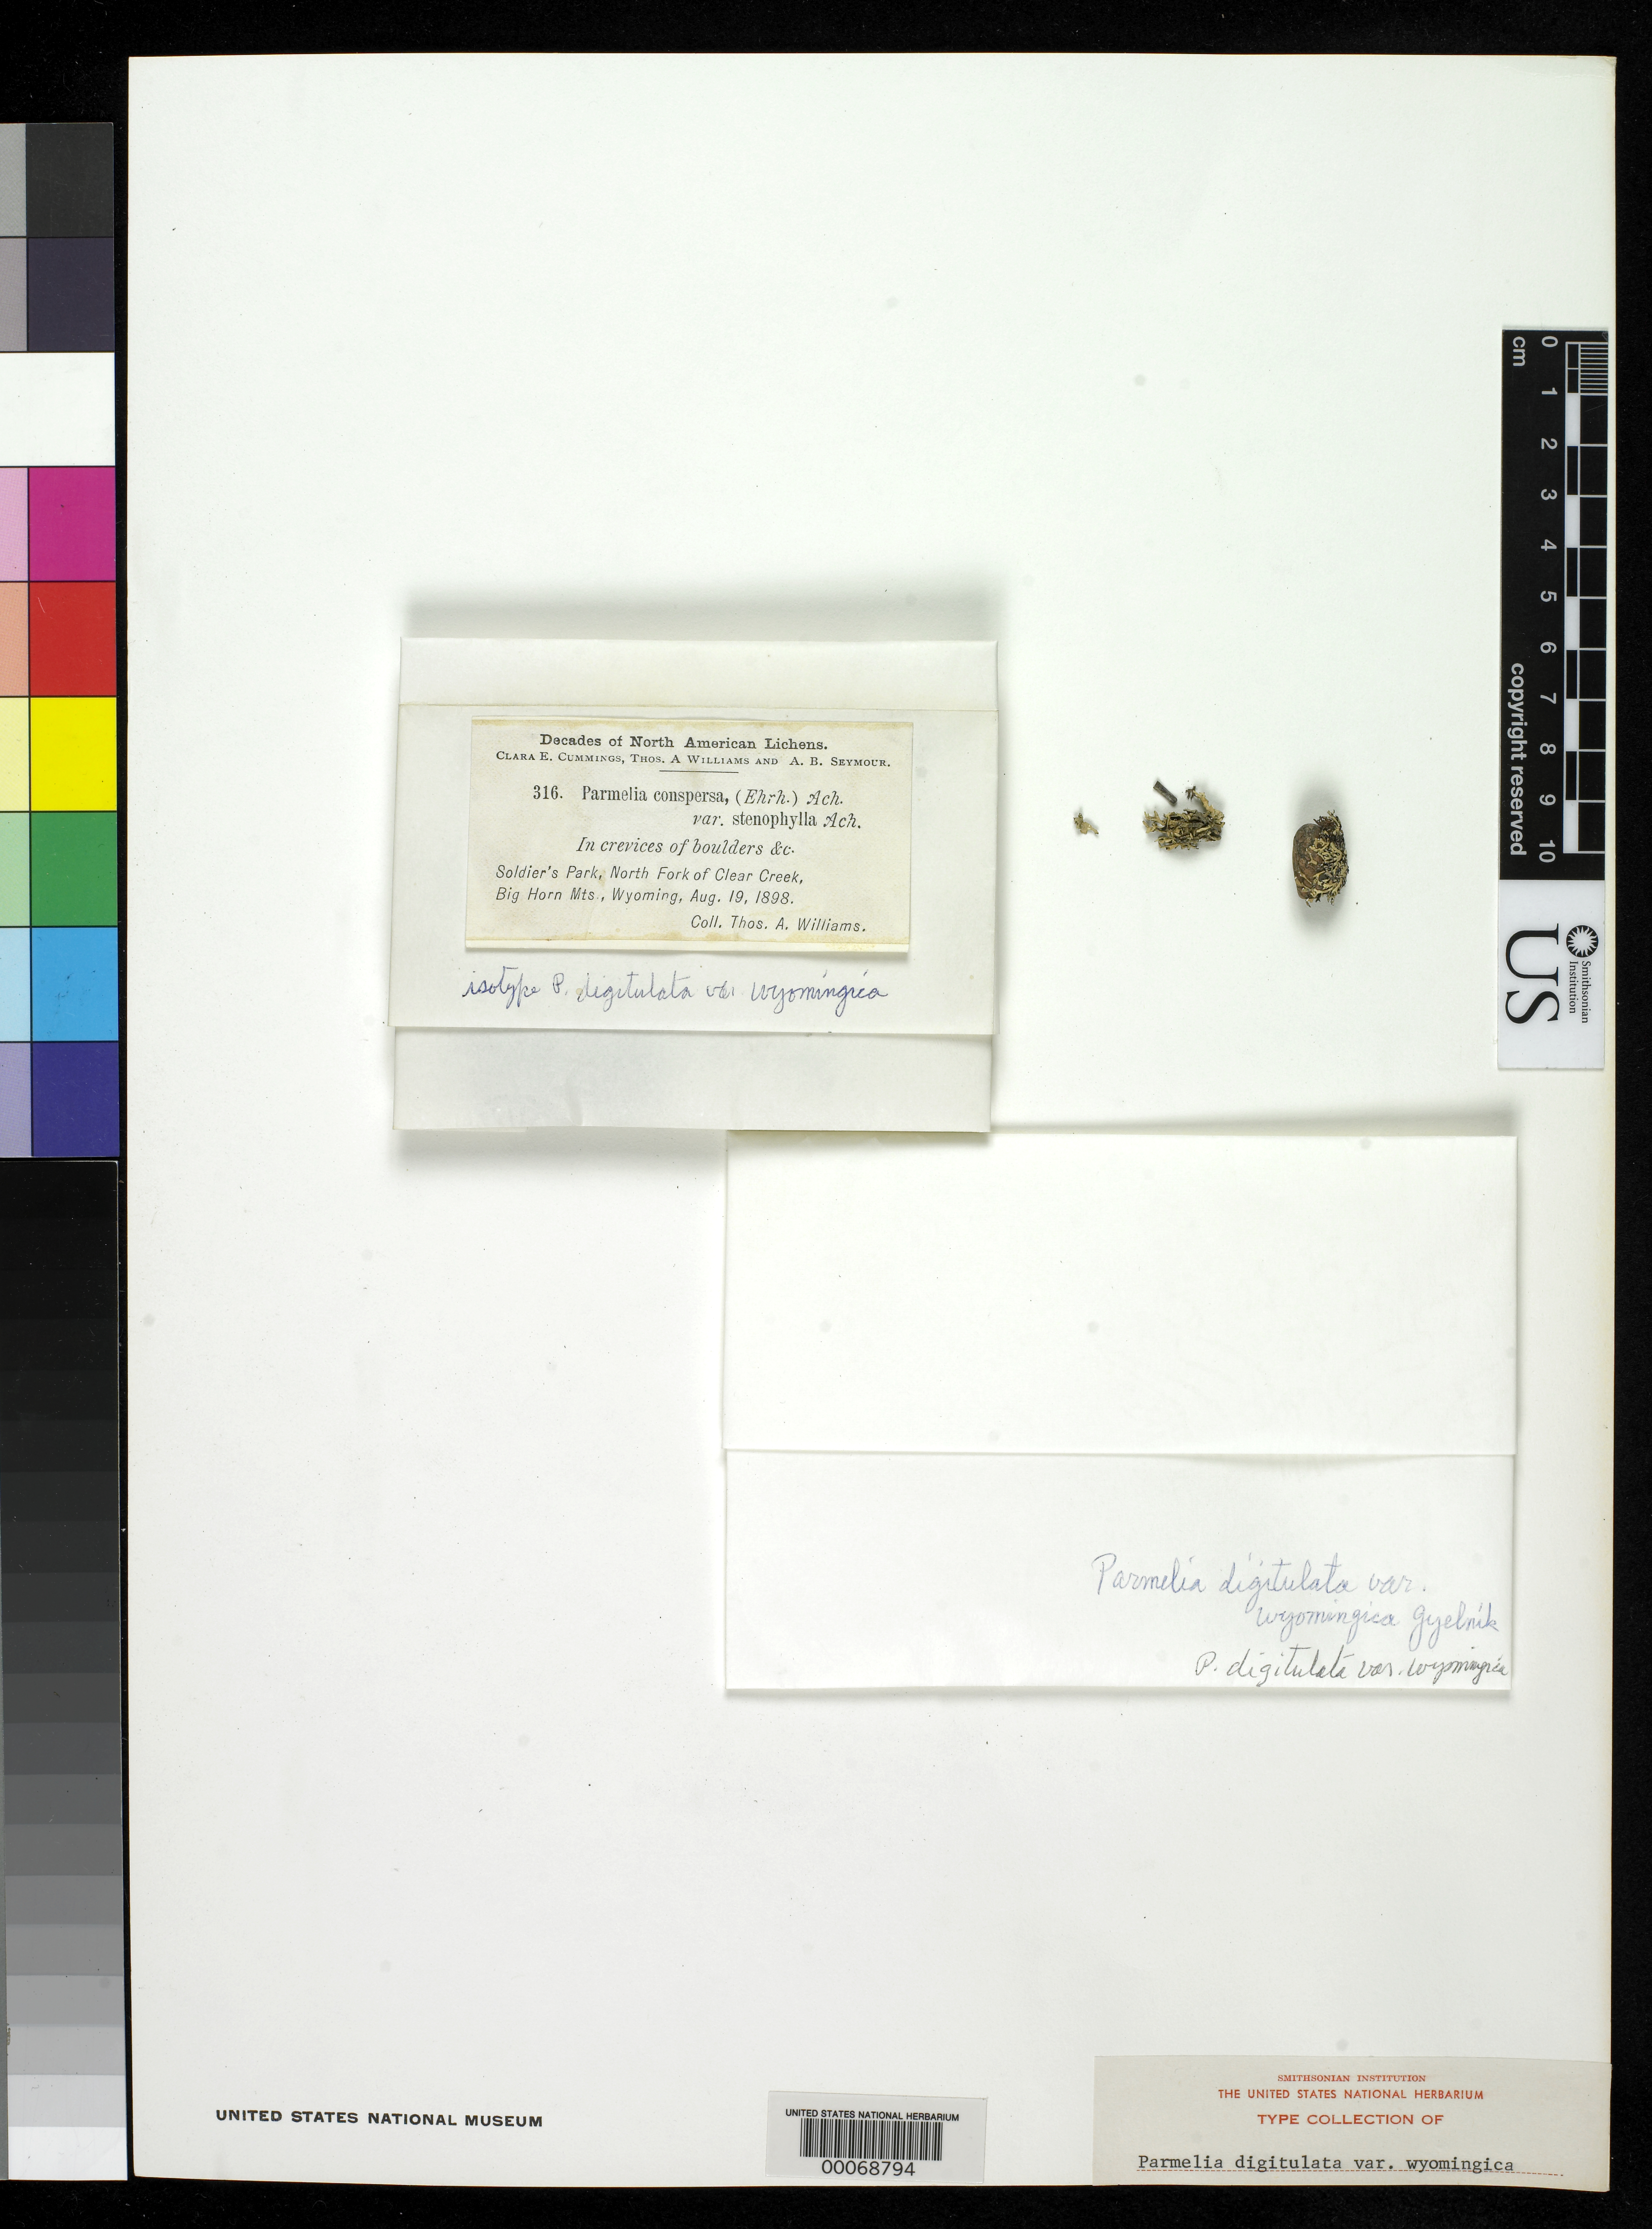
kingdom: Fungi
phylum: Ascomycota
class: Lecanoromycetes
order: Lecanorales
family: Parmeliaceae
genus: Parmelia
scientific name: Parmelia digitulata var. wyomingica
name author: Gyeln.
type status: Isotype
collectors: T. A. Williams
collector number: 316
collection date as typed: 19 Aug 1898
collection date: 1898-08-19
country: United States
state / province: Wyoming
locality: Soldiers Park, north fork of Clear Creek, Big Horn Mts.